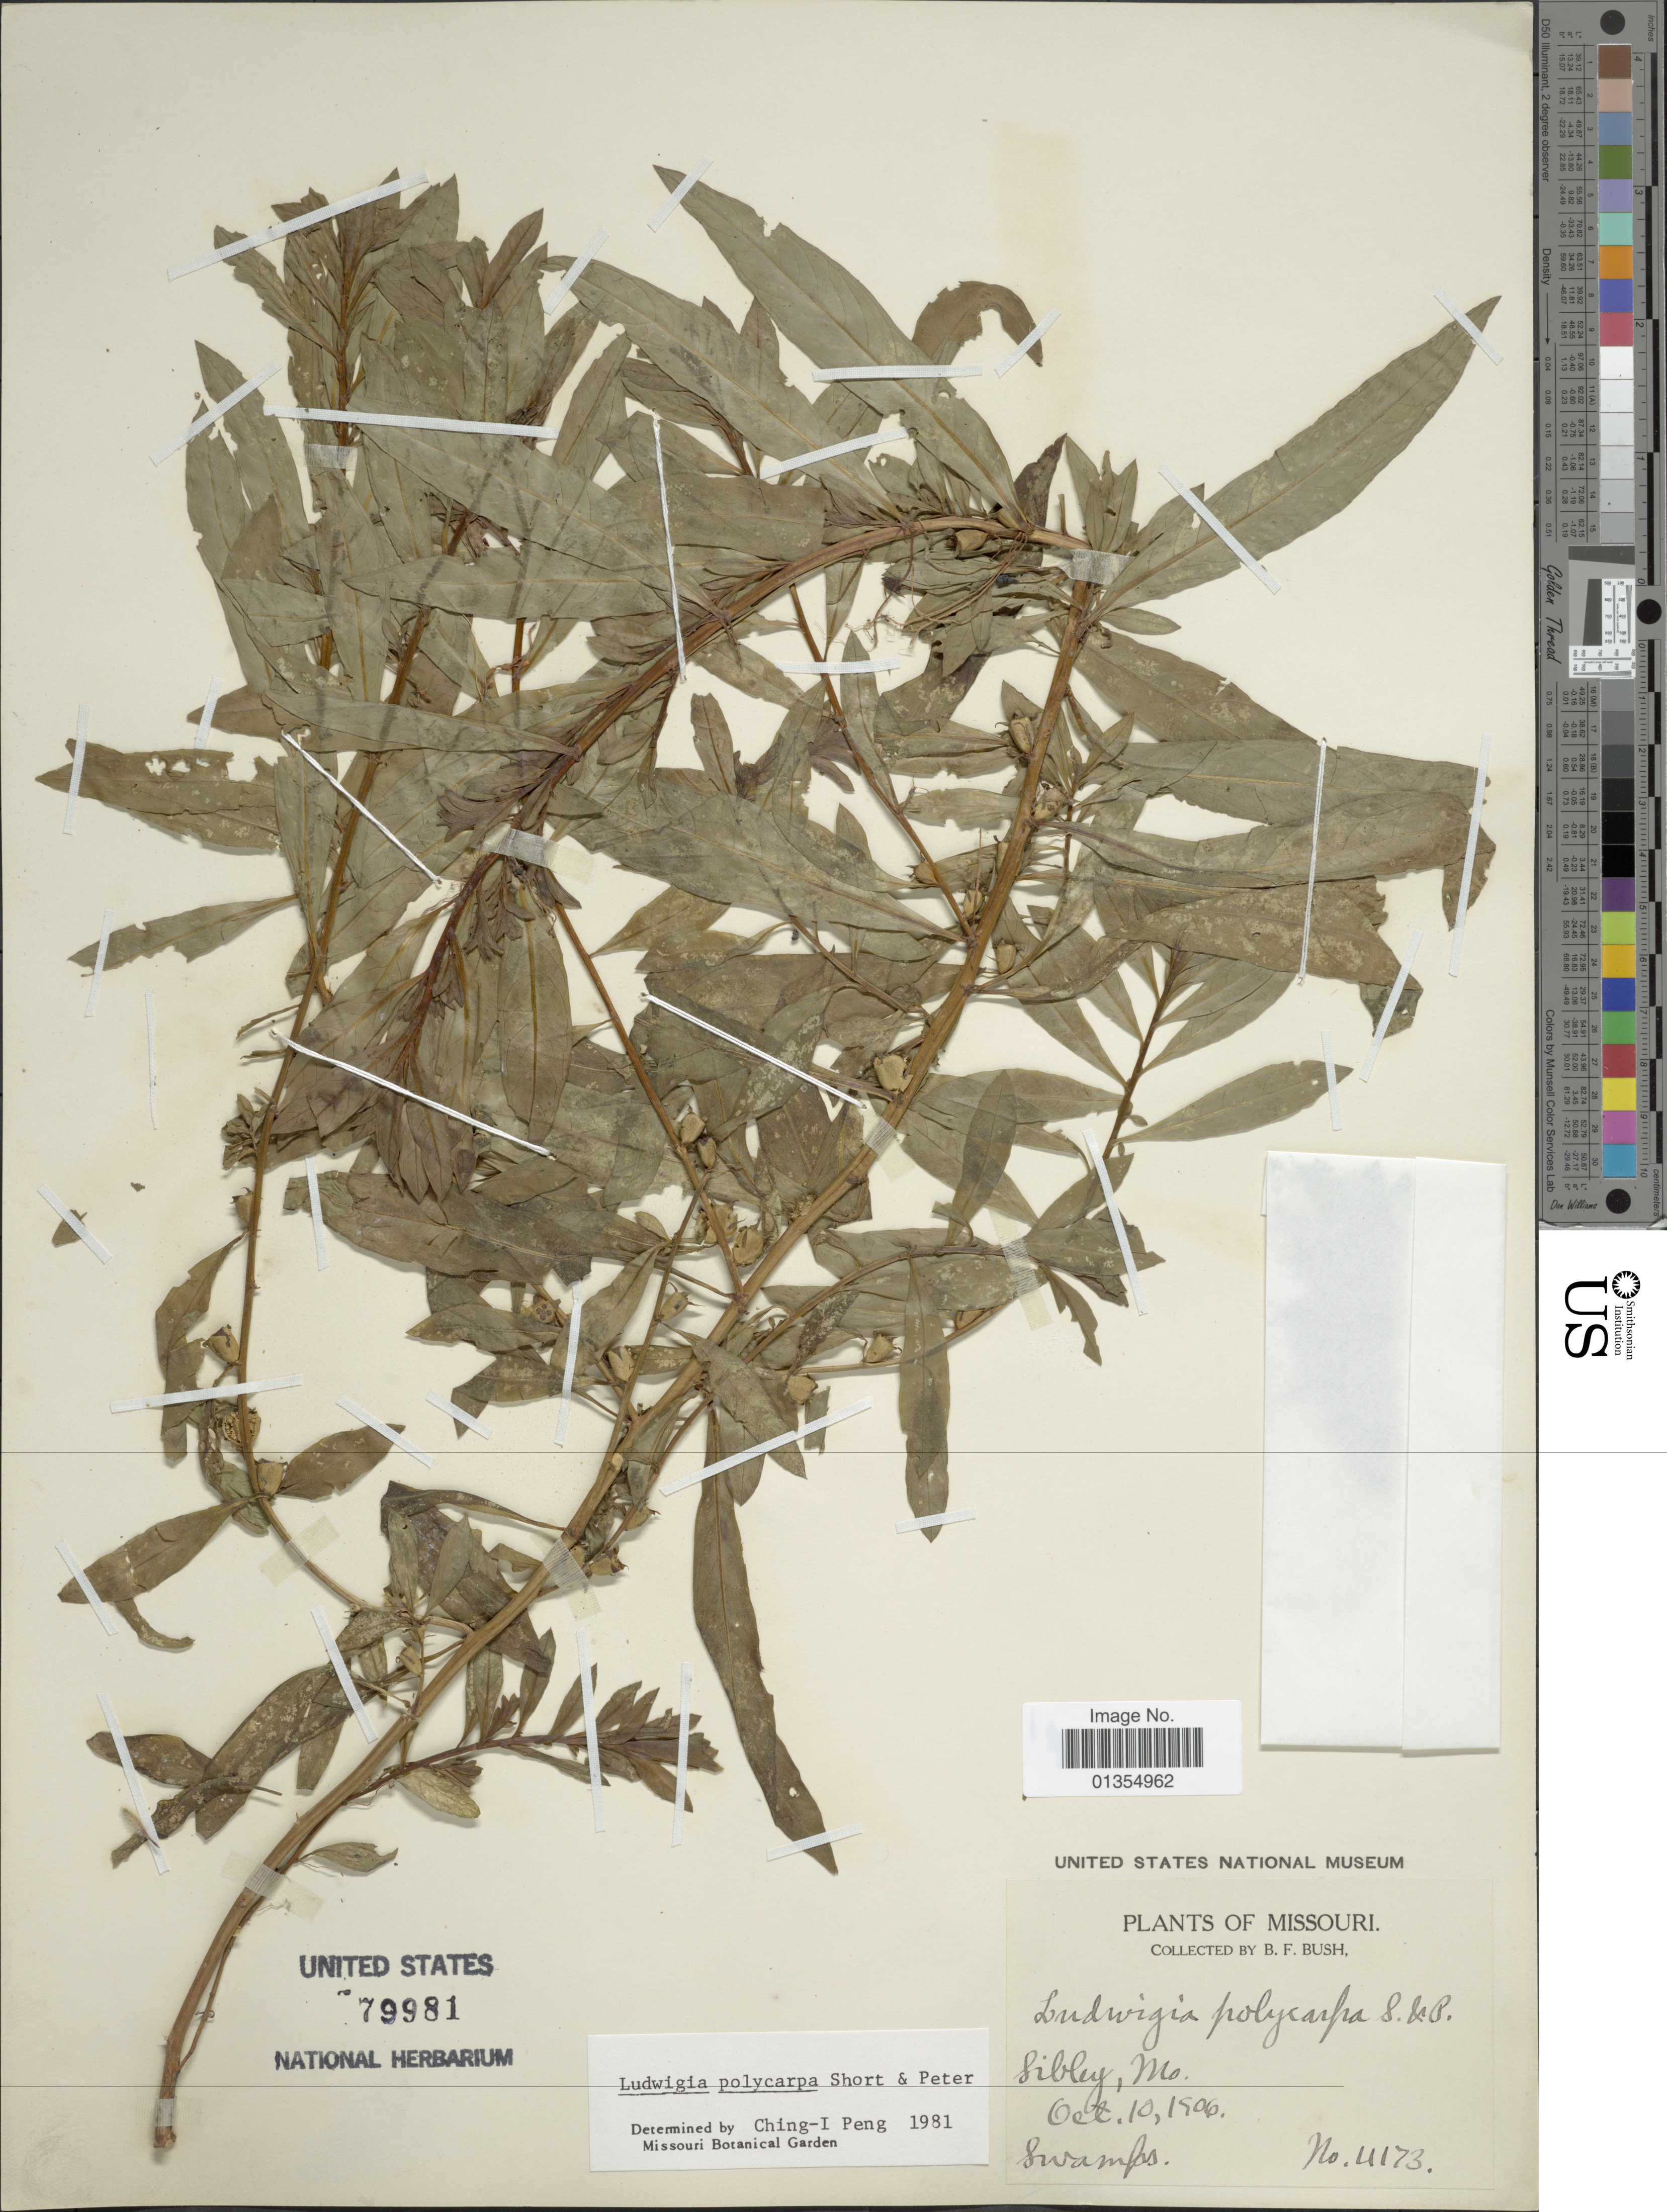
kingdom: Plantae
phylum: Tracheophyta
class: Magnoliopsida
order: Myrtales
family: Onagraceae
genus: Ludwigia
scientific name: Ludwigia polycarpa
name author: Short & R. Peter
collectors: B. F. Bush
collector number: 4173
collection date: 1906-10-10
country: United States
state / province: Missouri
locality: Sibley, Mo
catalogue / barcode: US 79981